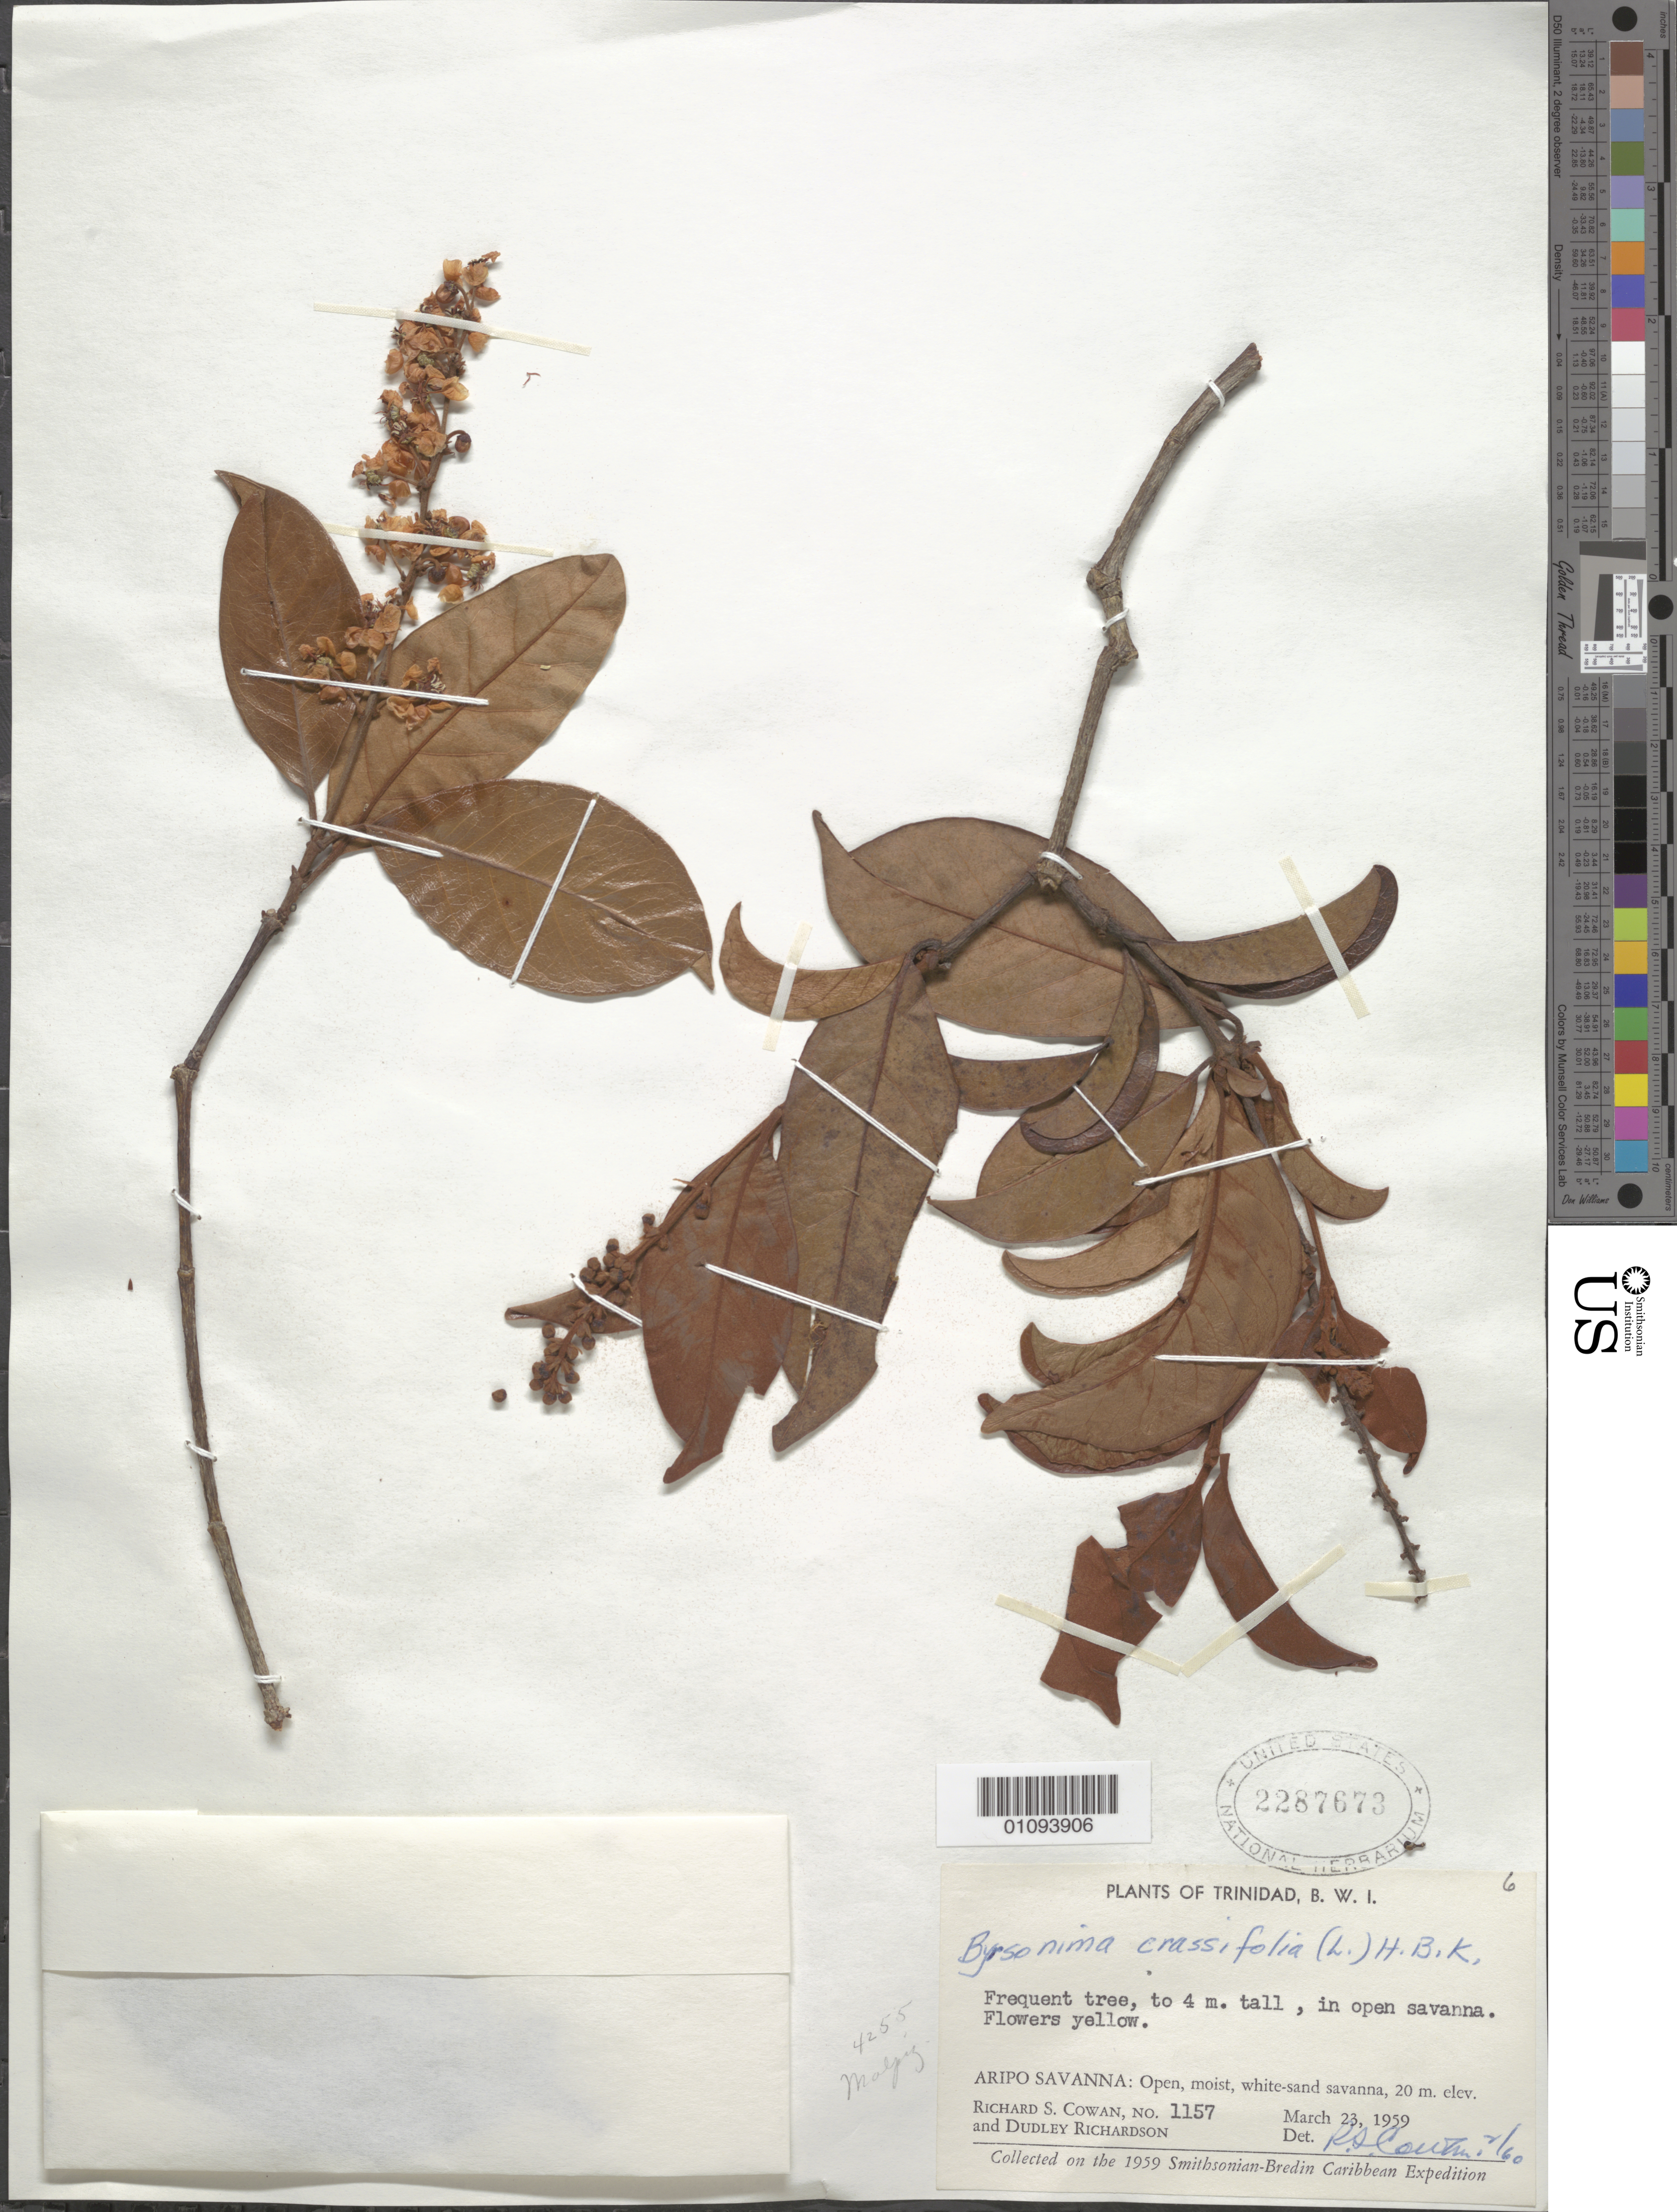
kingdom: Plantae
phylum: Tracheophyta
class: Magnoliopsida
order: Malpighiales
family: Malpighiaceae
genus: Byrsonima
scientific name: Byrsonima crassifolia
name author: (L.) Kunth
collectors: R. S. Cowan & D. Richardson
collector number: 1157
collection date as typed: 23 Mar 1959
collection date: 1959-03-23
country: Trinidad and Tobago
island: Trinidad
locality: Aripo Savanna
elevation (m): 20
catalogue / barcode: US 2287673